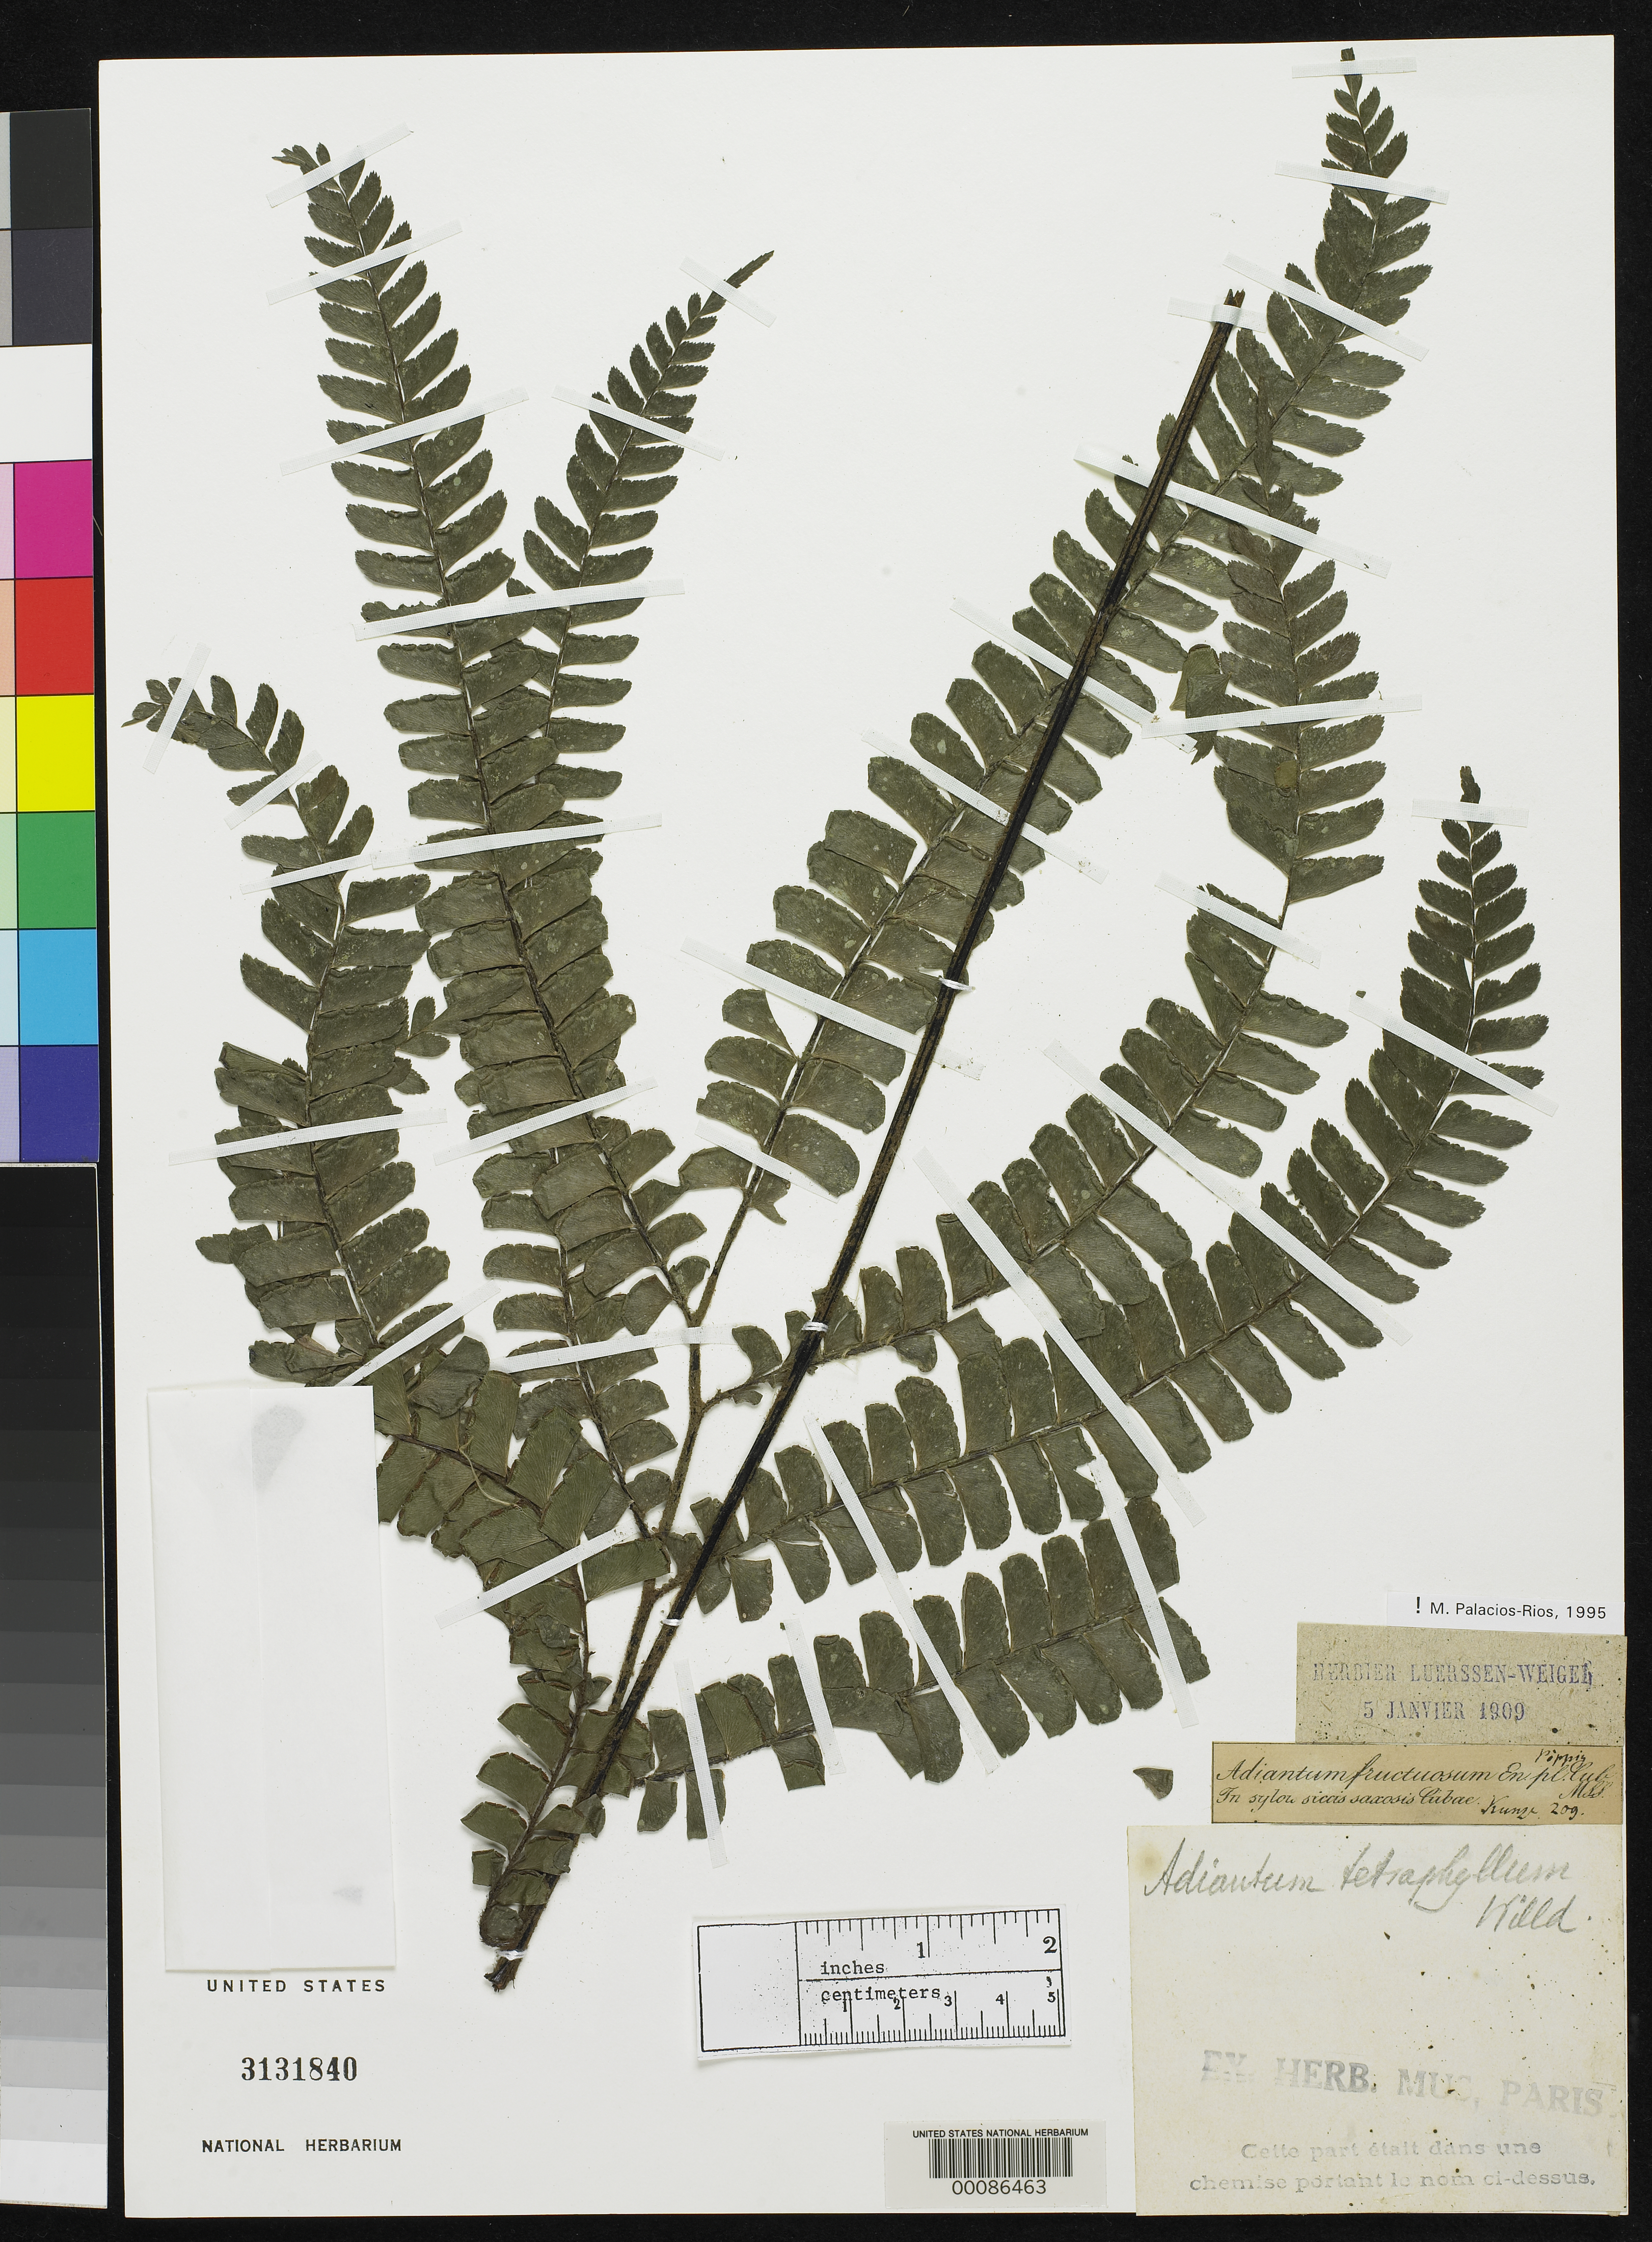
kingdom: Plantae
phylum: Tracheophyta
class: Polypodiopsida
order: Polypodiales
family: Pteridaceae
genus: Adiantum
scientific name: Adiantum fructuosum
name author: Poepp. ex Spreng.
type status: Isotype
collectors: E. F. Poeppig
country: Cuba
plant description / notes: Specimen ex herb. Paris.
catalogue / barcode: US 3131840